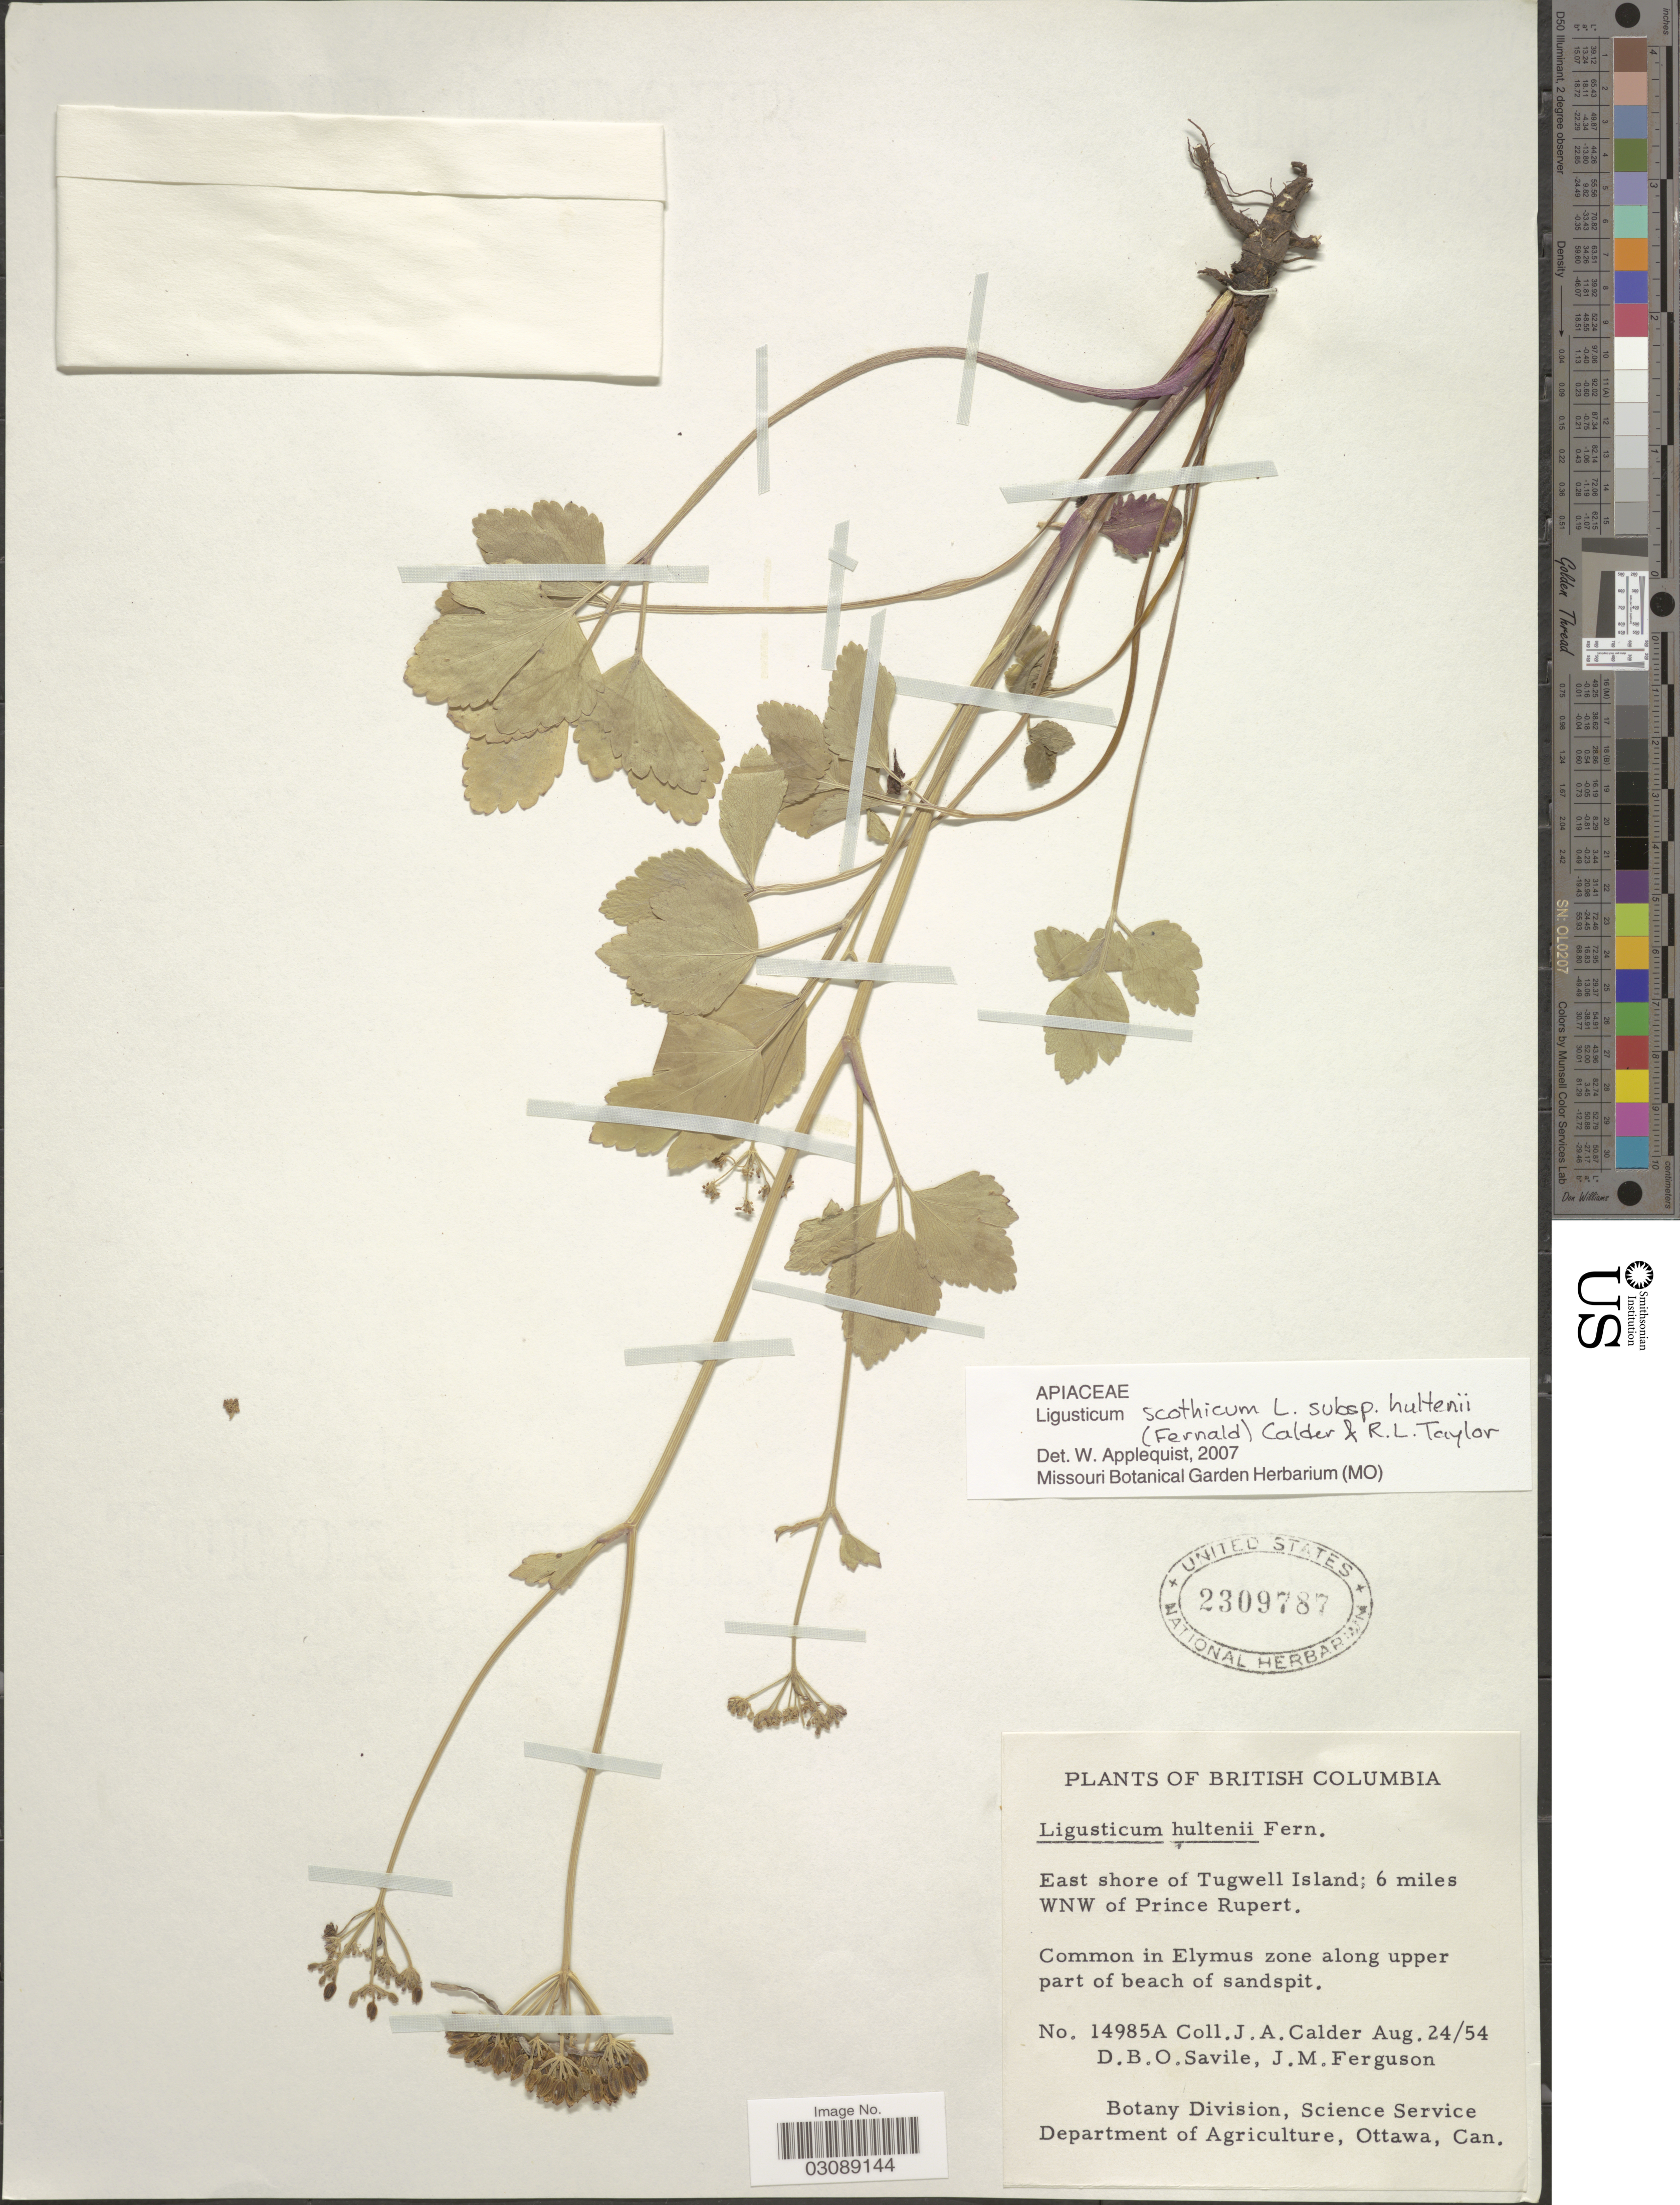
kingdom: Plantae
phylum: Tracheophyta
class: Magnoliopsida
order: Apiales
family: Apiaceae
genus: Ligusticum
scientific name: Ligusticum scoticum subsp. hultenii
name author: (Fernald) Calder & Roy L. Taylor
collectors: J. A. Calder, D. Savile & J. M. Ferguson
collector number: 14985A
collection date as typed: Transcribed d/m/y: 24/8/54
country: Canada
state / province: British Columbia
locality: East shore of Tugwell Island; 6 miles WNW of Prince Rupert.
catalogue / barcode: US 2309787